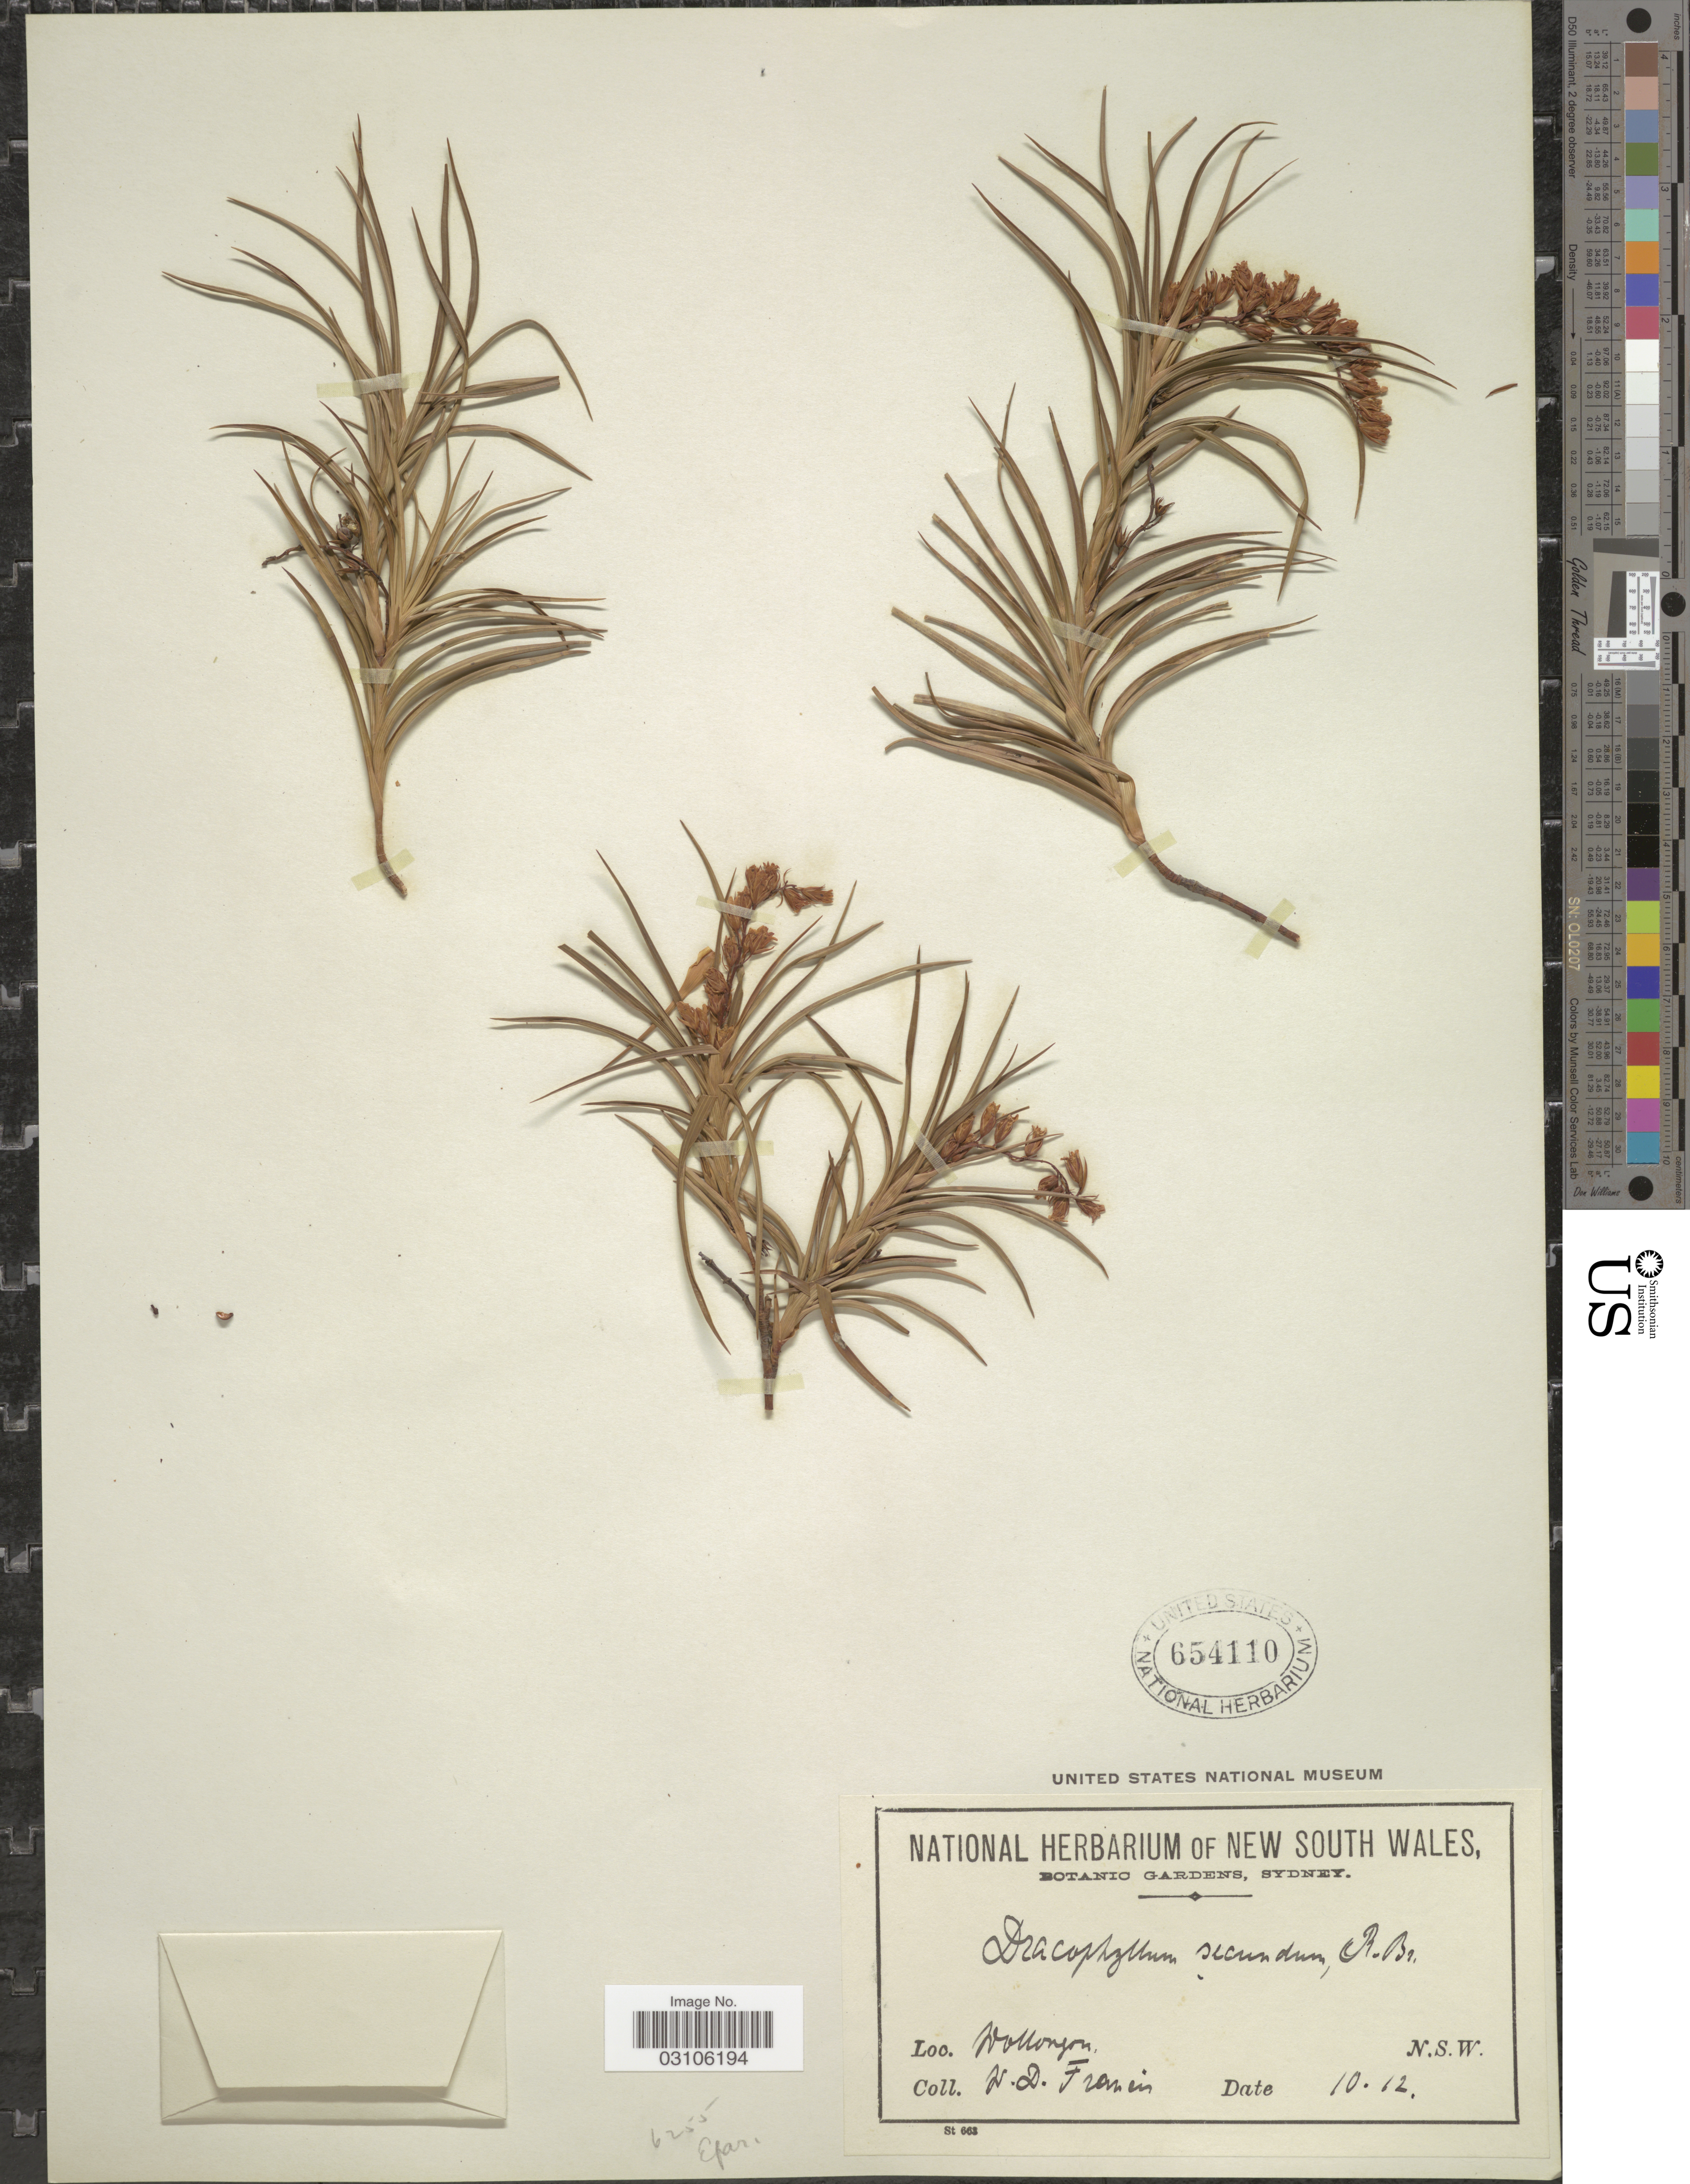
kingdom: Plantae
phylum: Tracheophyta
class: Magnoliopsida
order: Ericales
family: Ericaceae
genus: Dracophyllum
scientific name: Dracophyllum secundum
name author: R. Br.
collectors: W. Francis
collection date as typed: Transcribed d/m/y: /10/12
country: Australia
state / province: New South Wales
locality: Wollongon. N.S.W.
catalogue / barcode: US 654110